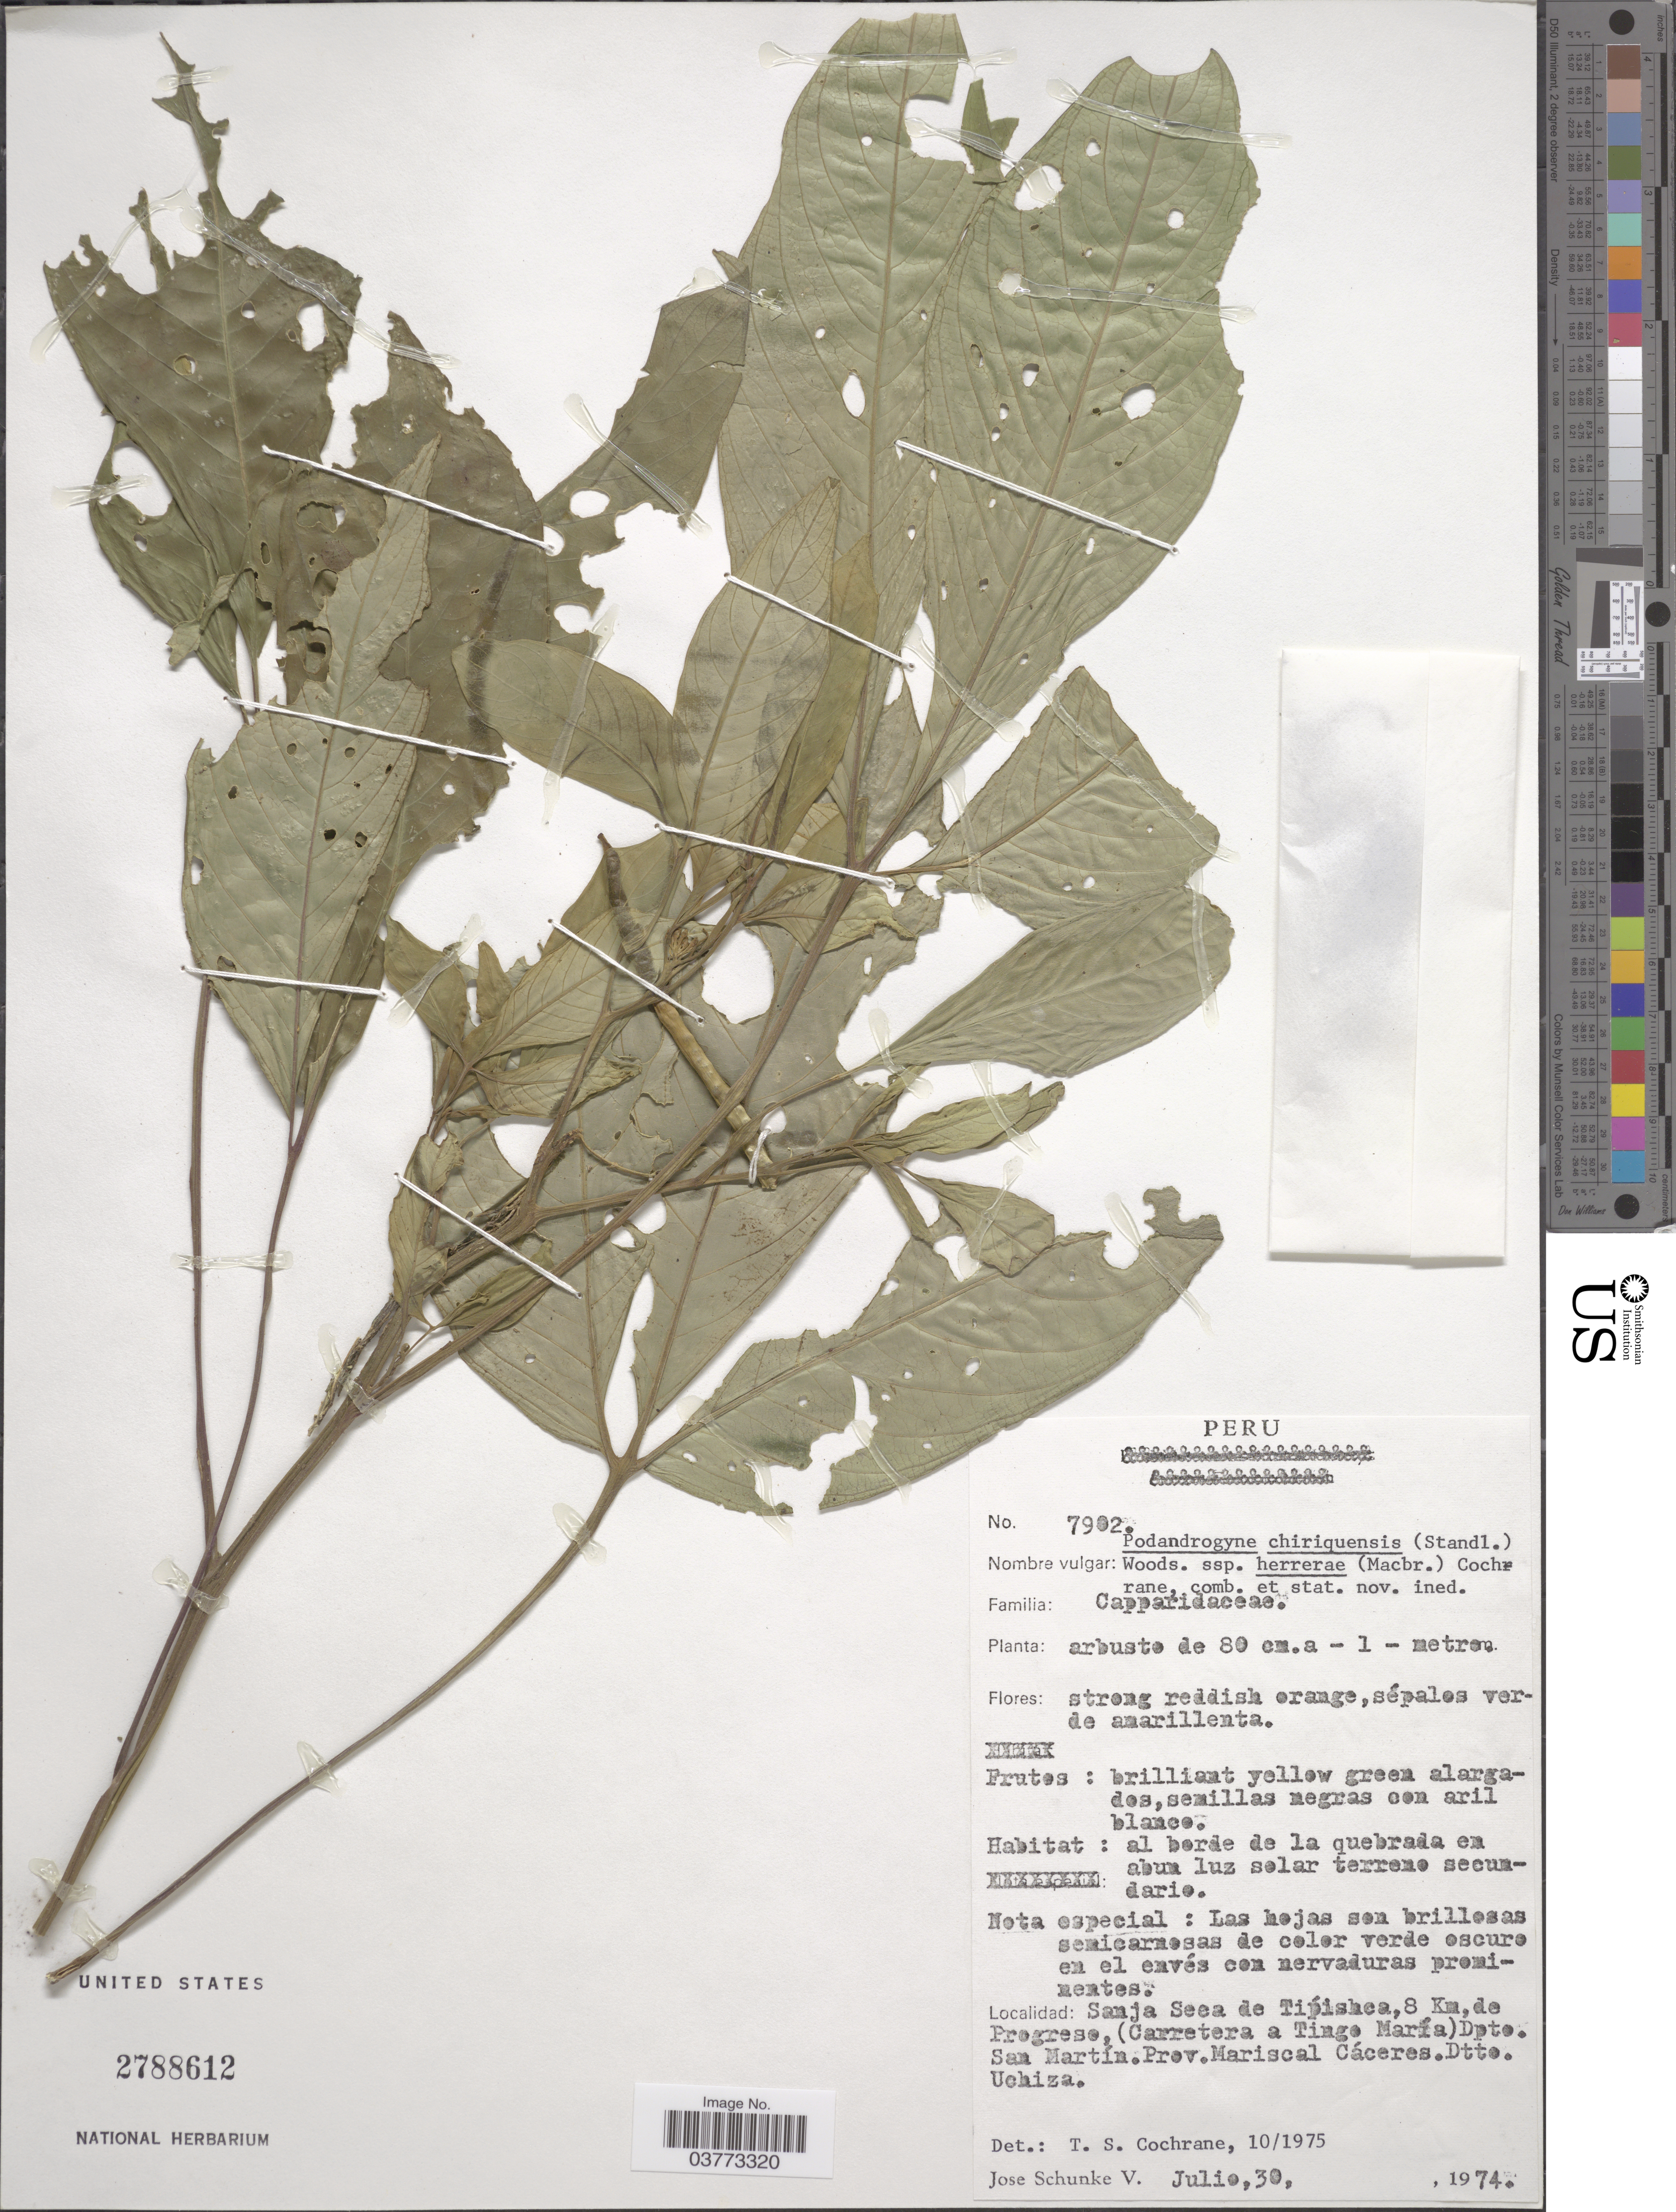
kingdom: Plantae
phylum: Tracheophyta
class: Magnoliopsida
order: Brassicales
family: Cleomaceae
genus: Podandrogyne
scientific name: Podandrogyne chiriquensis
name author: (Standl.) Woodson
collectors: J. Schunke Vigo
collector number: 7902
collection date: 1974-07-30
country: Peru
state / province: San Martín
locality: Sanja Seea de Tipishca, 8 Km,de Progreso, (Carretera a Tingo María) Dpto. San Martín. Prov.Mariscal Cáceres.Dtto. Uchiza.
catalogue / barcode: US 2788612